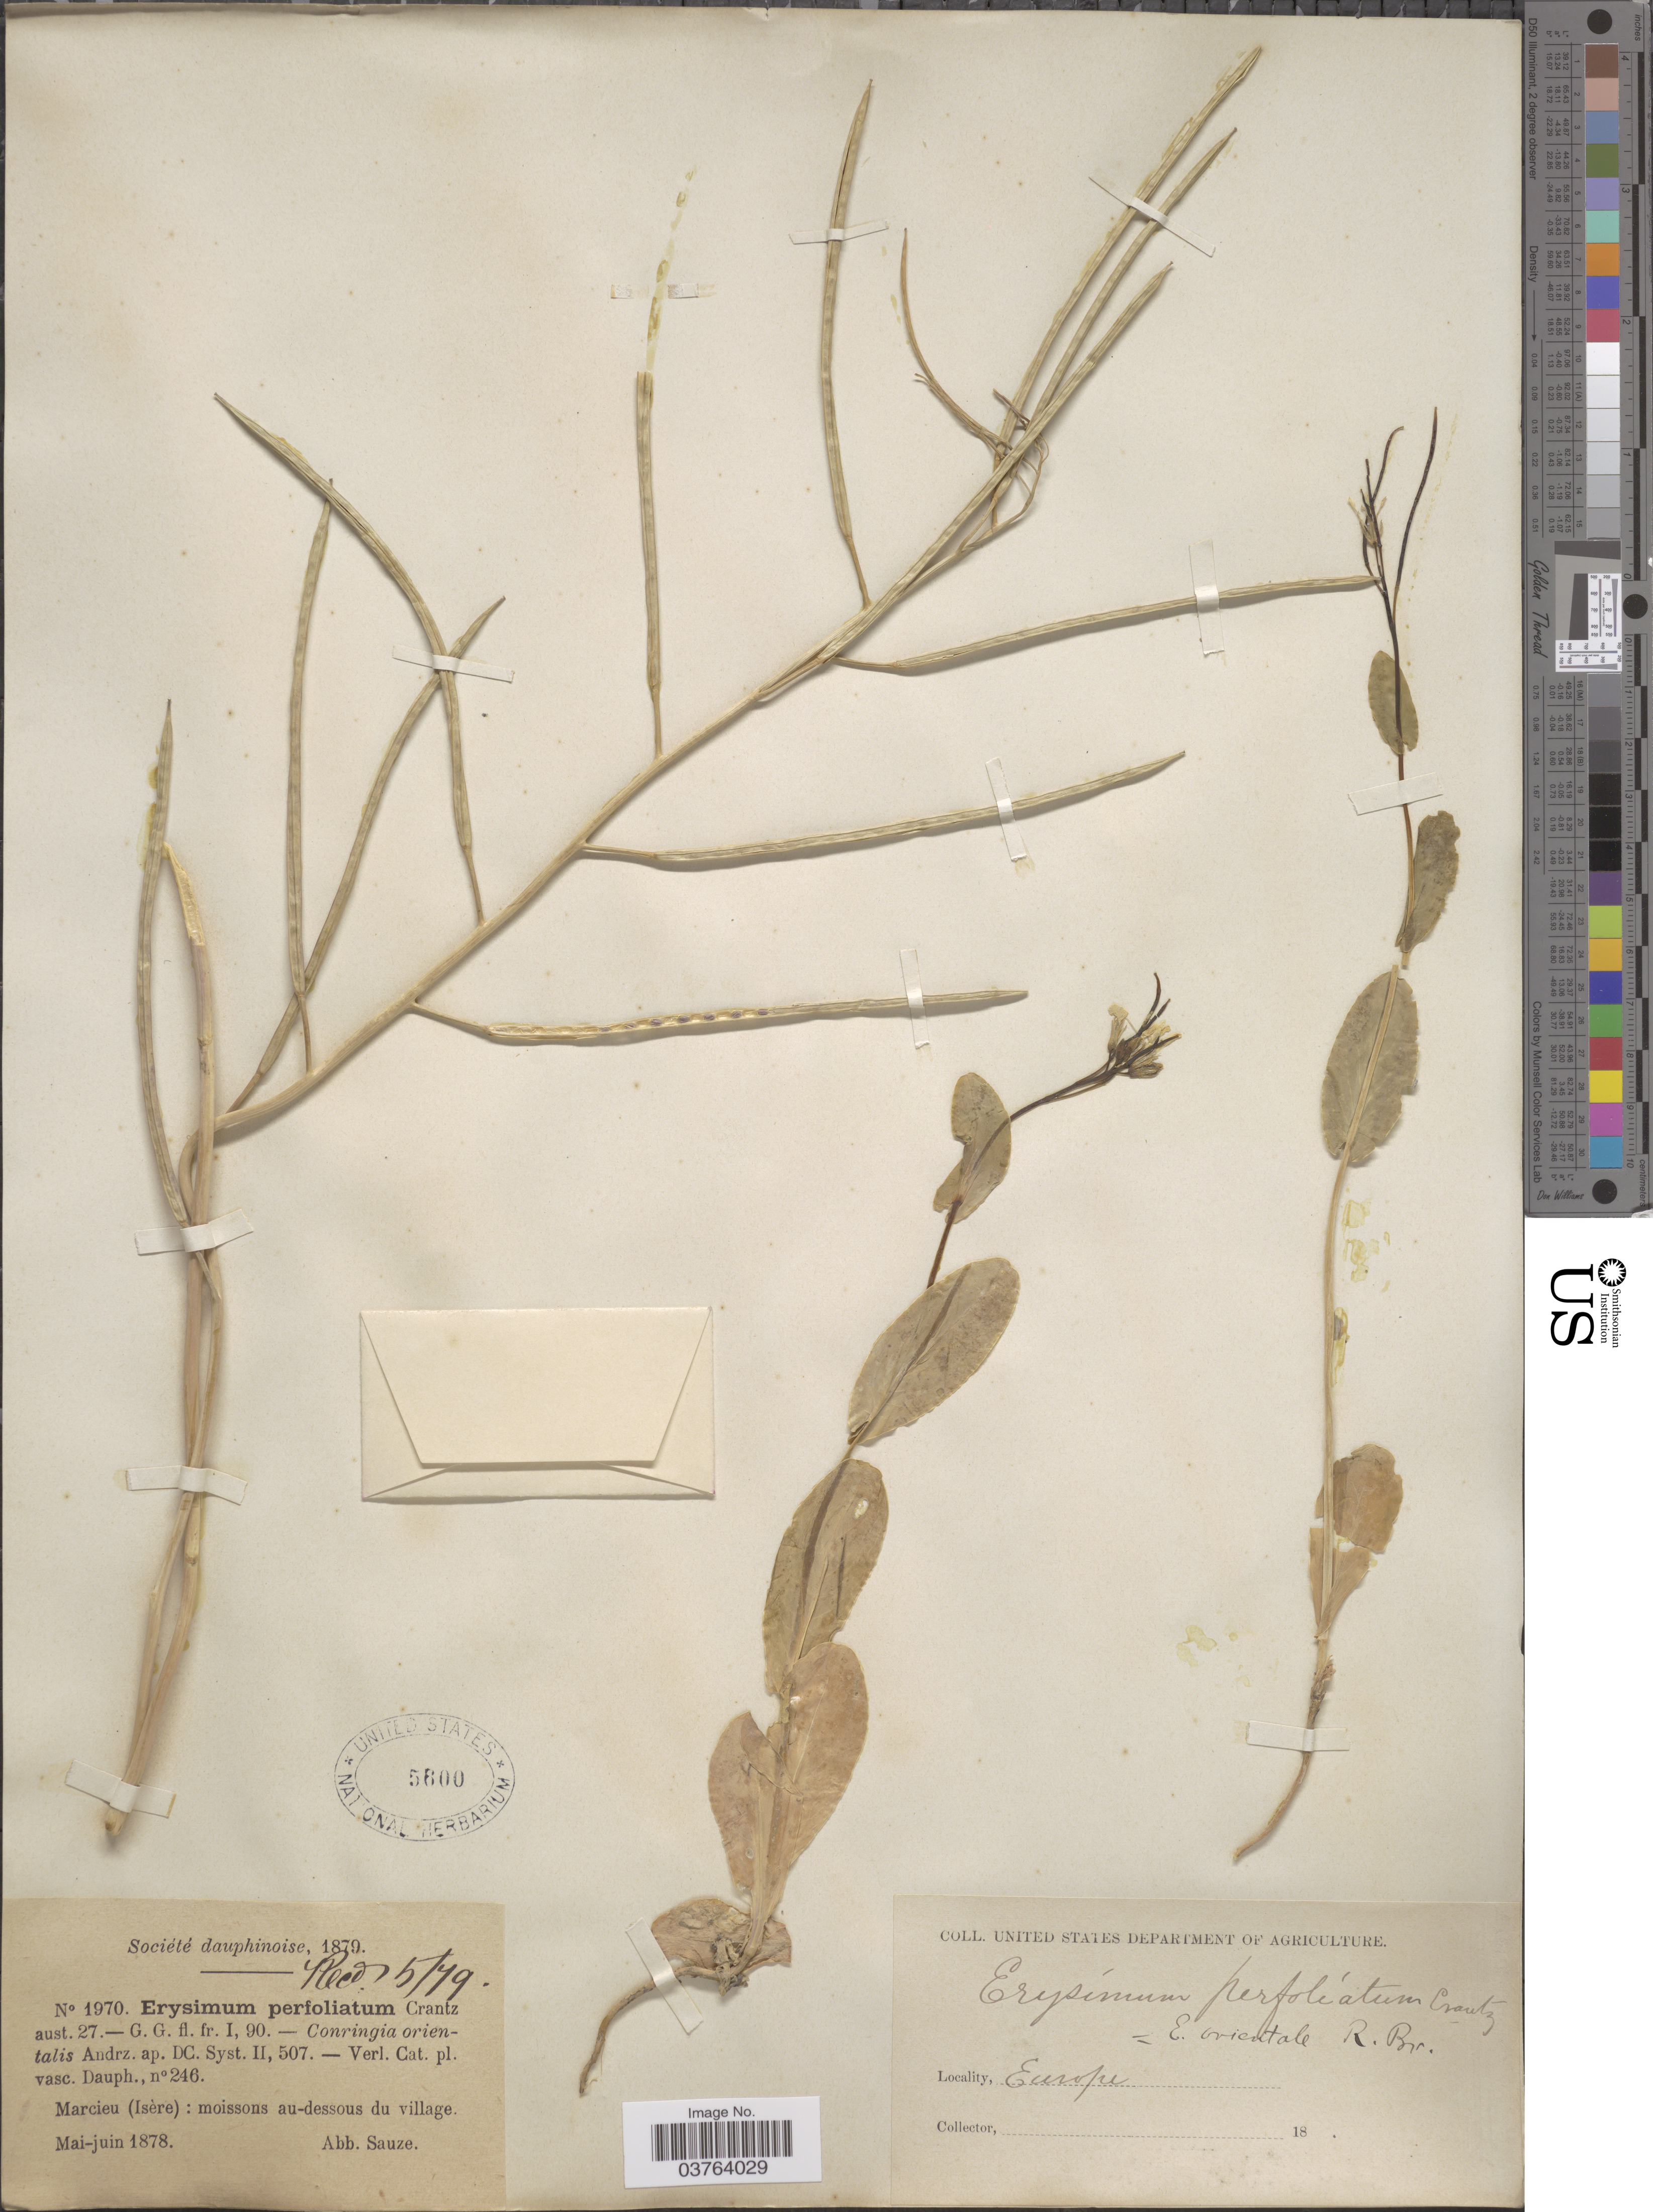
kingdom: Plantae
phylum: Tracheophyta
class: Magnoliopsida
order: Brassicales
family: Brassicaceae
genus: Conringia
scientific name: Conringia orientalis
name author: (L.) C. Presl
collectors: A. Sauze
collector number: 1970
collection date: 1878-05/1878-06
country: France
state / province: Auvergne-Rhône-Alpes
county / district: Isère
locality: Marcieu (Isère): moissons au-dessous du village. Europe.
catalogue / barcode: US 5600